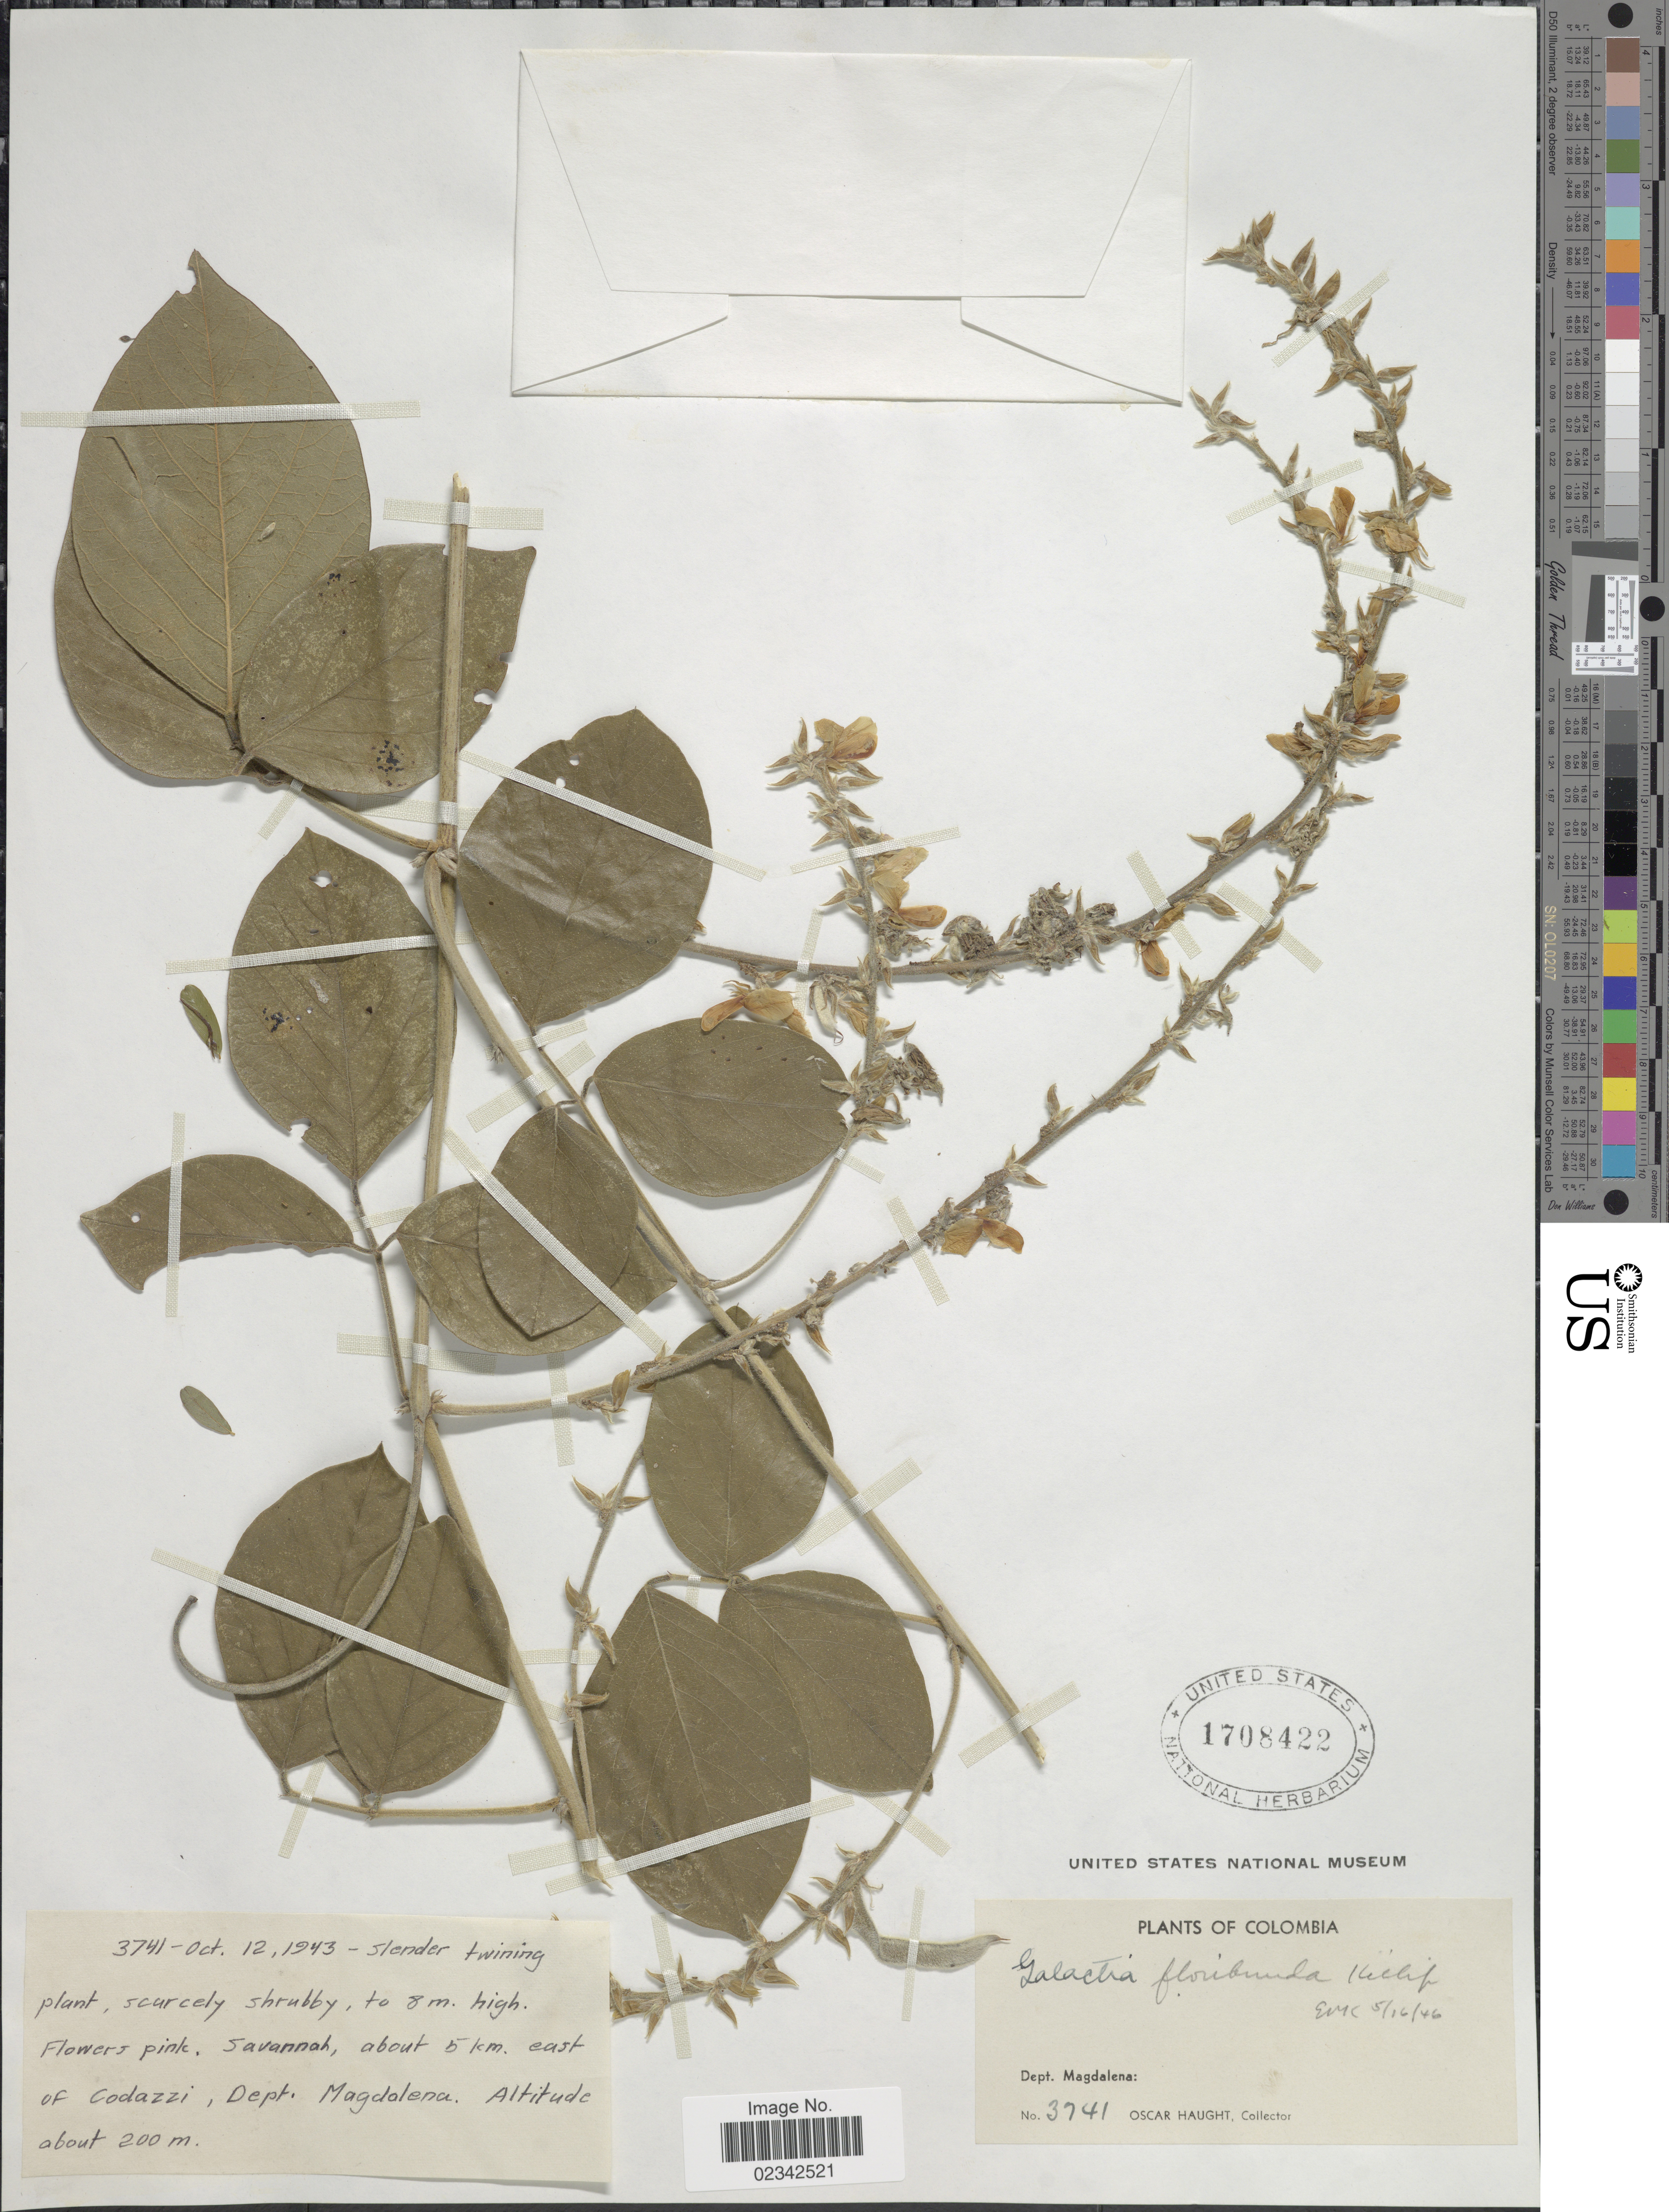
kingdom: Plantae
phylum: Tracheophyta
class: Magnoliopsida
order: Fabales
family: Fabaceae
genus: Galactia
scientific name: Galactia sp.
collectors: O. Haught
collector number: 3741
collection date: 1943-10-12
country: Colombia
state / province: Magdalena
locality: Savannah, about 5 km. east of Codazzi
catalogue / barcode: US 1708422